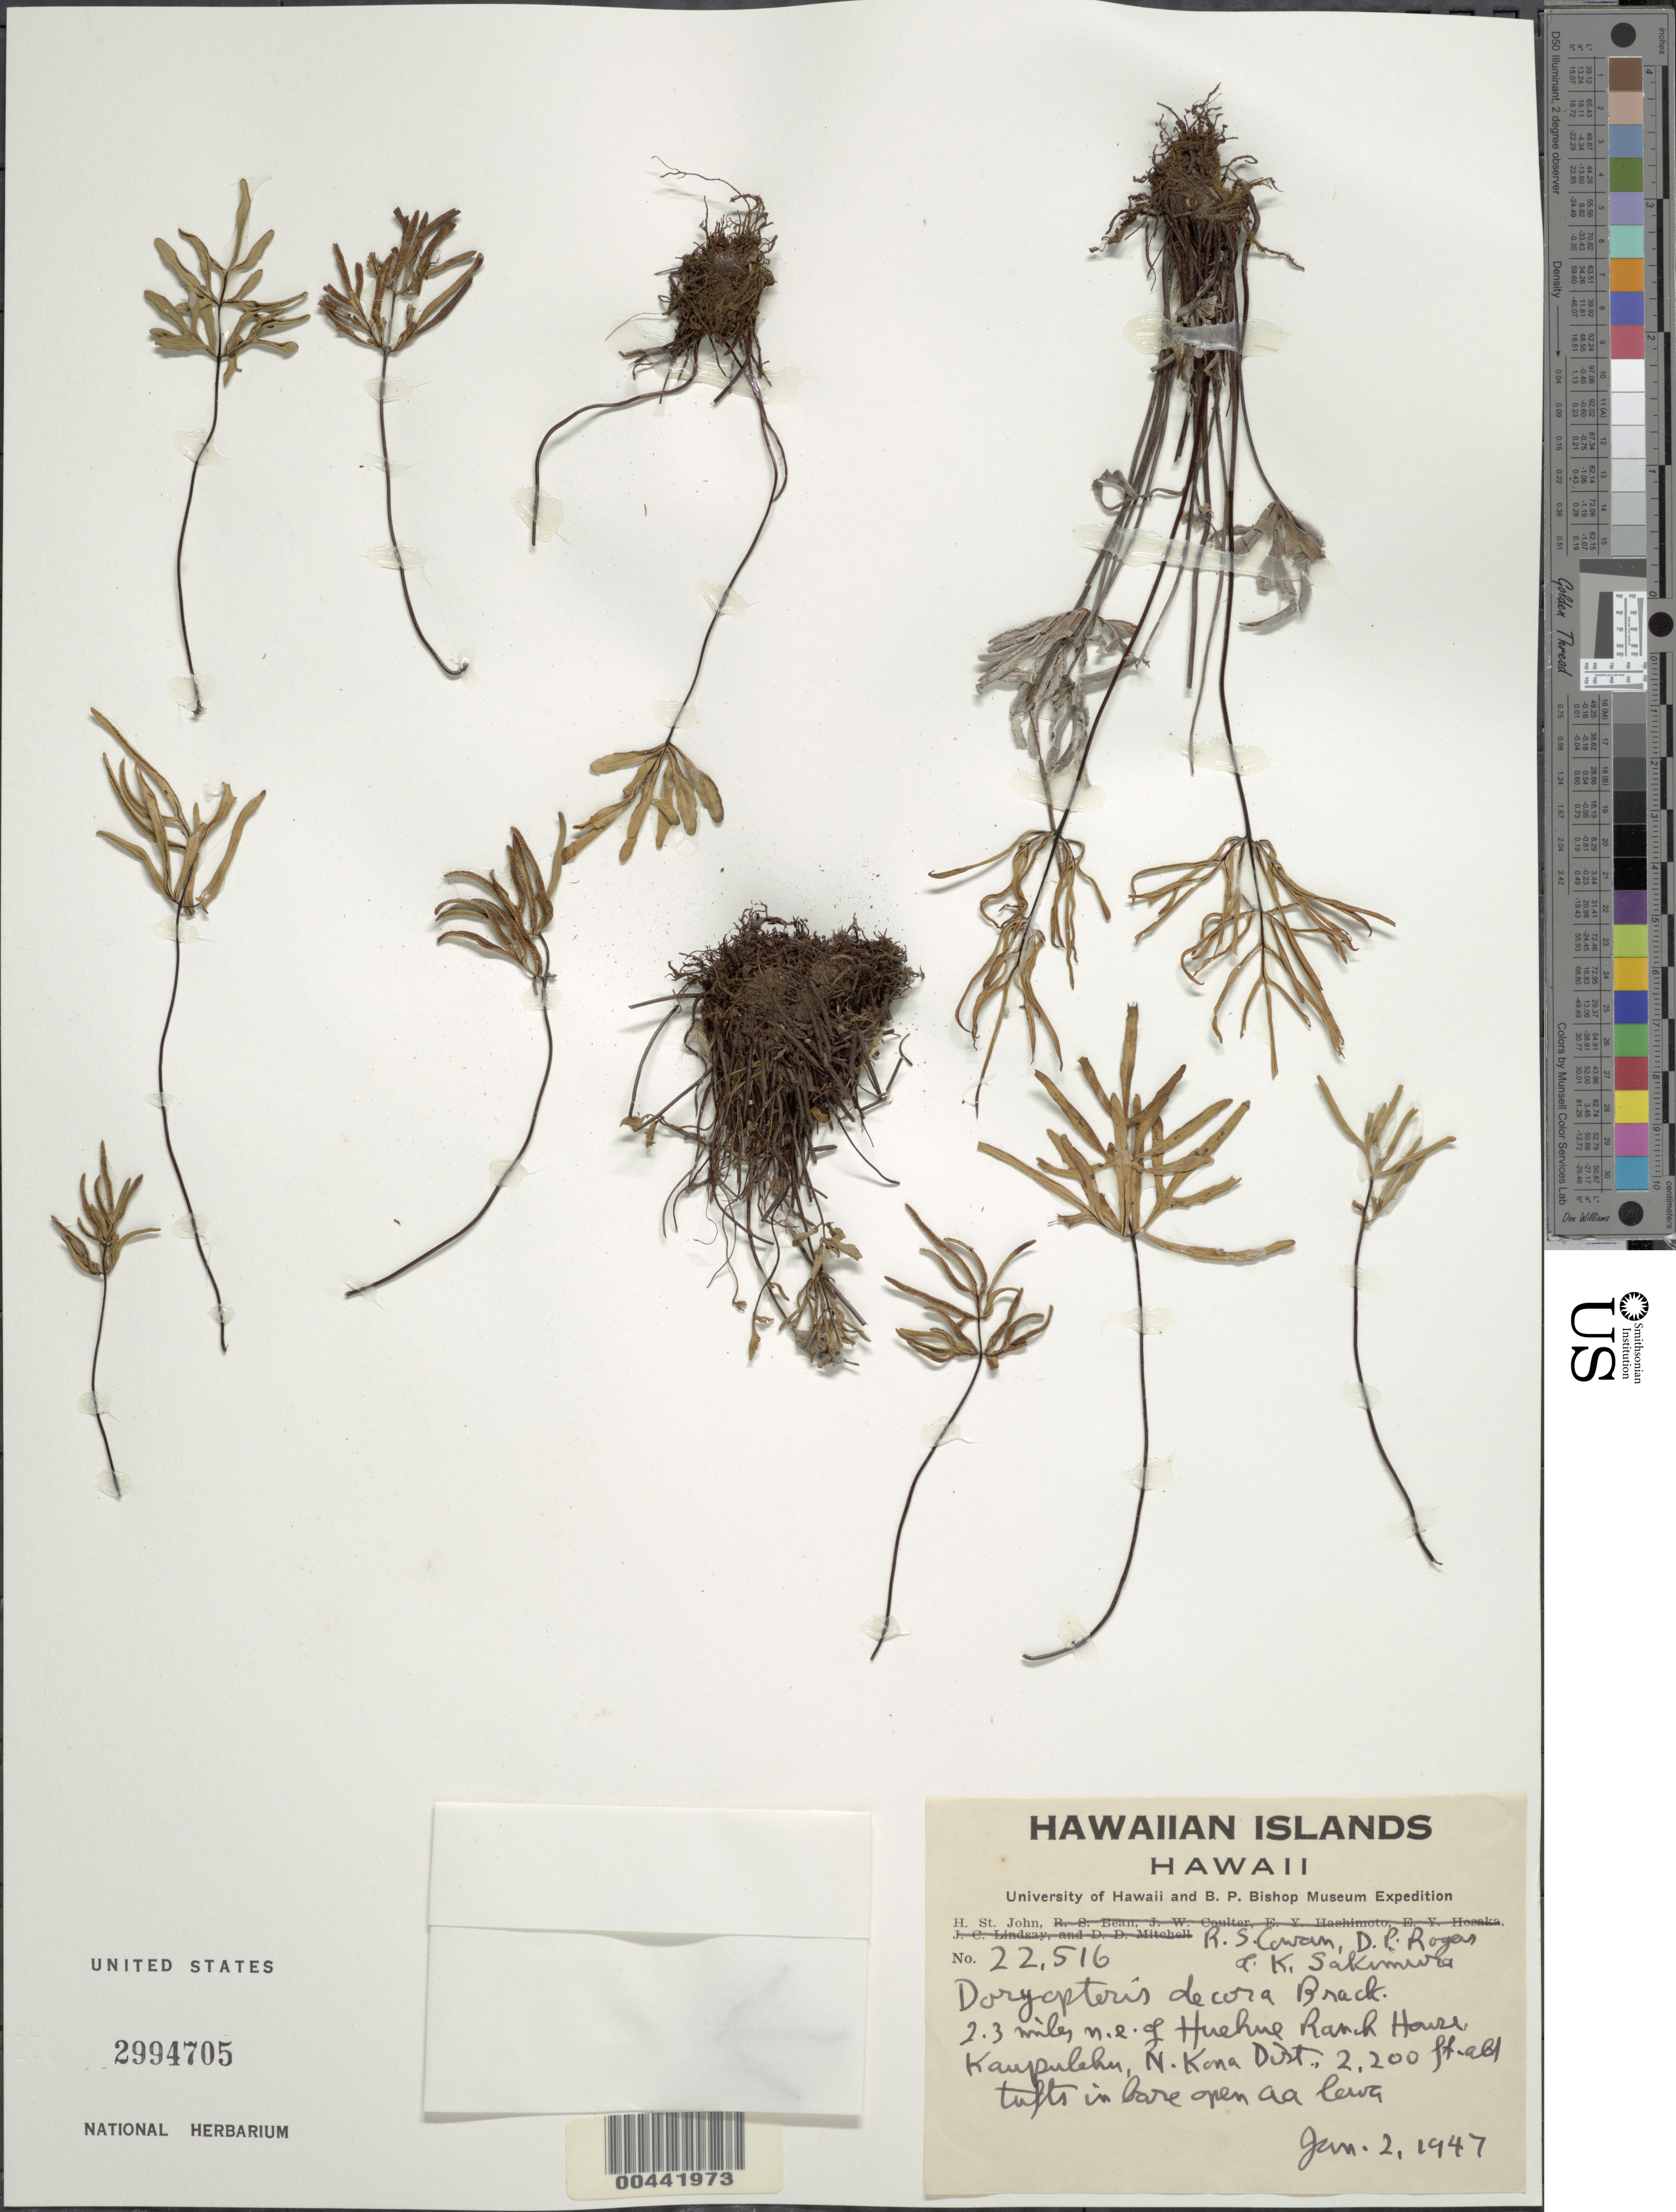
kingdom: Plantae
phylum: Tracheophyta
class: Polypodiopsida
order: Polypodiales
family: Pteridaceae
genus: Doryopteris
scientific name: Doryopteris decora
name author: Brack.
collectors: H. St. John, R. S. Cowan, D. Rogers & K. Sakimwa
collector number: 22516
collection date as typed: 2 Jan 1947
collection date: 1947-01-02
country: United States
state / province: Hawaii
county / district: Hawaii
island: Hawaii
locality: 2.3 Mi NE of Huehue Ranch House, Kaupulehu, N Kona District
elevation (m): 671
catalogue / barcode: US 2994705